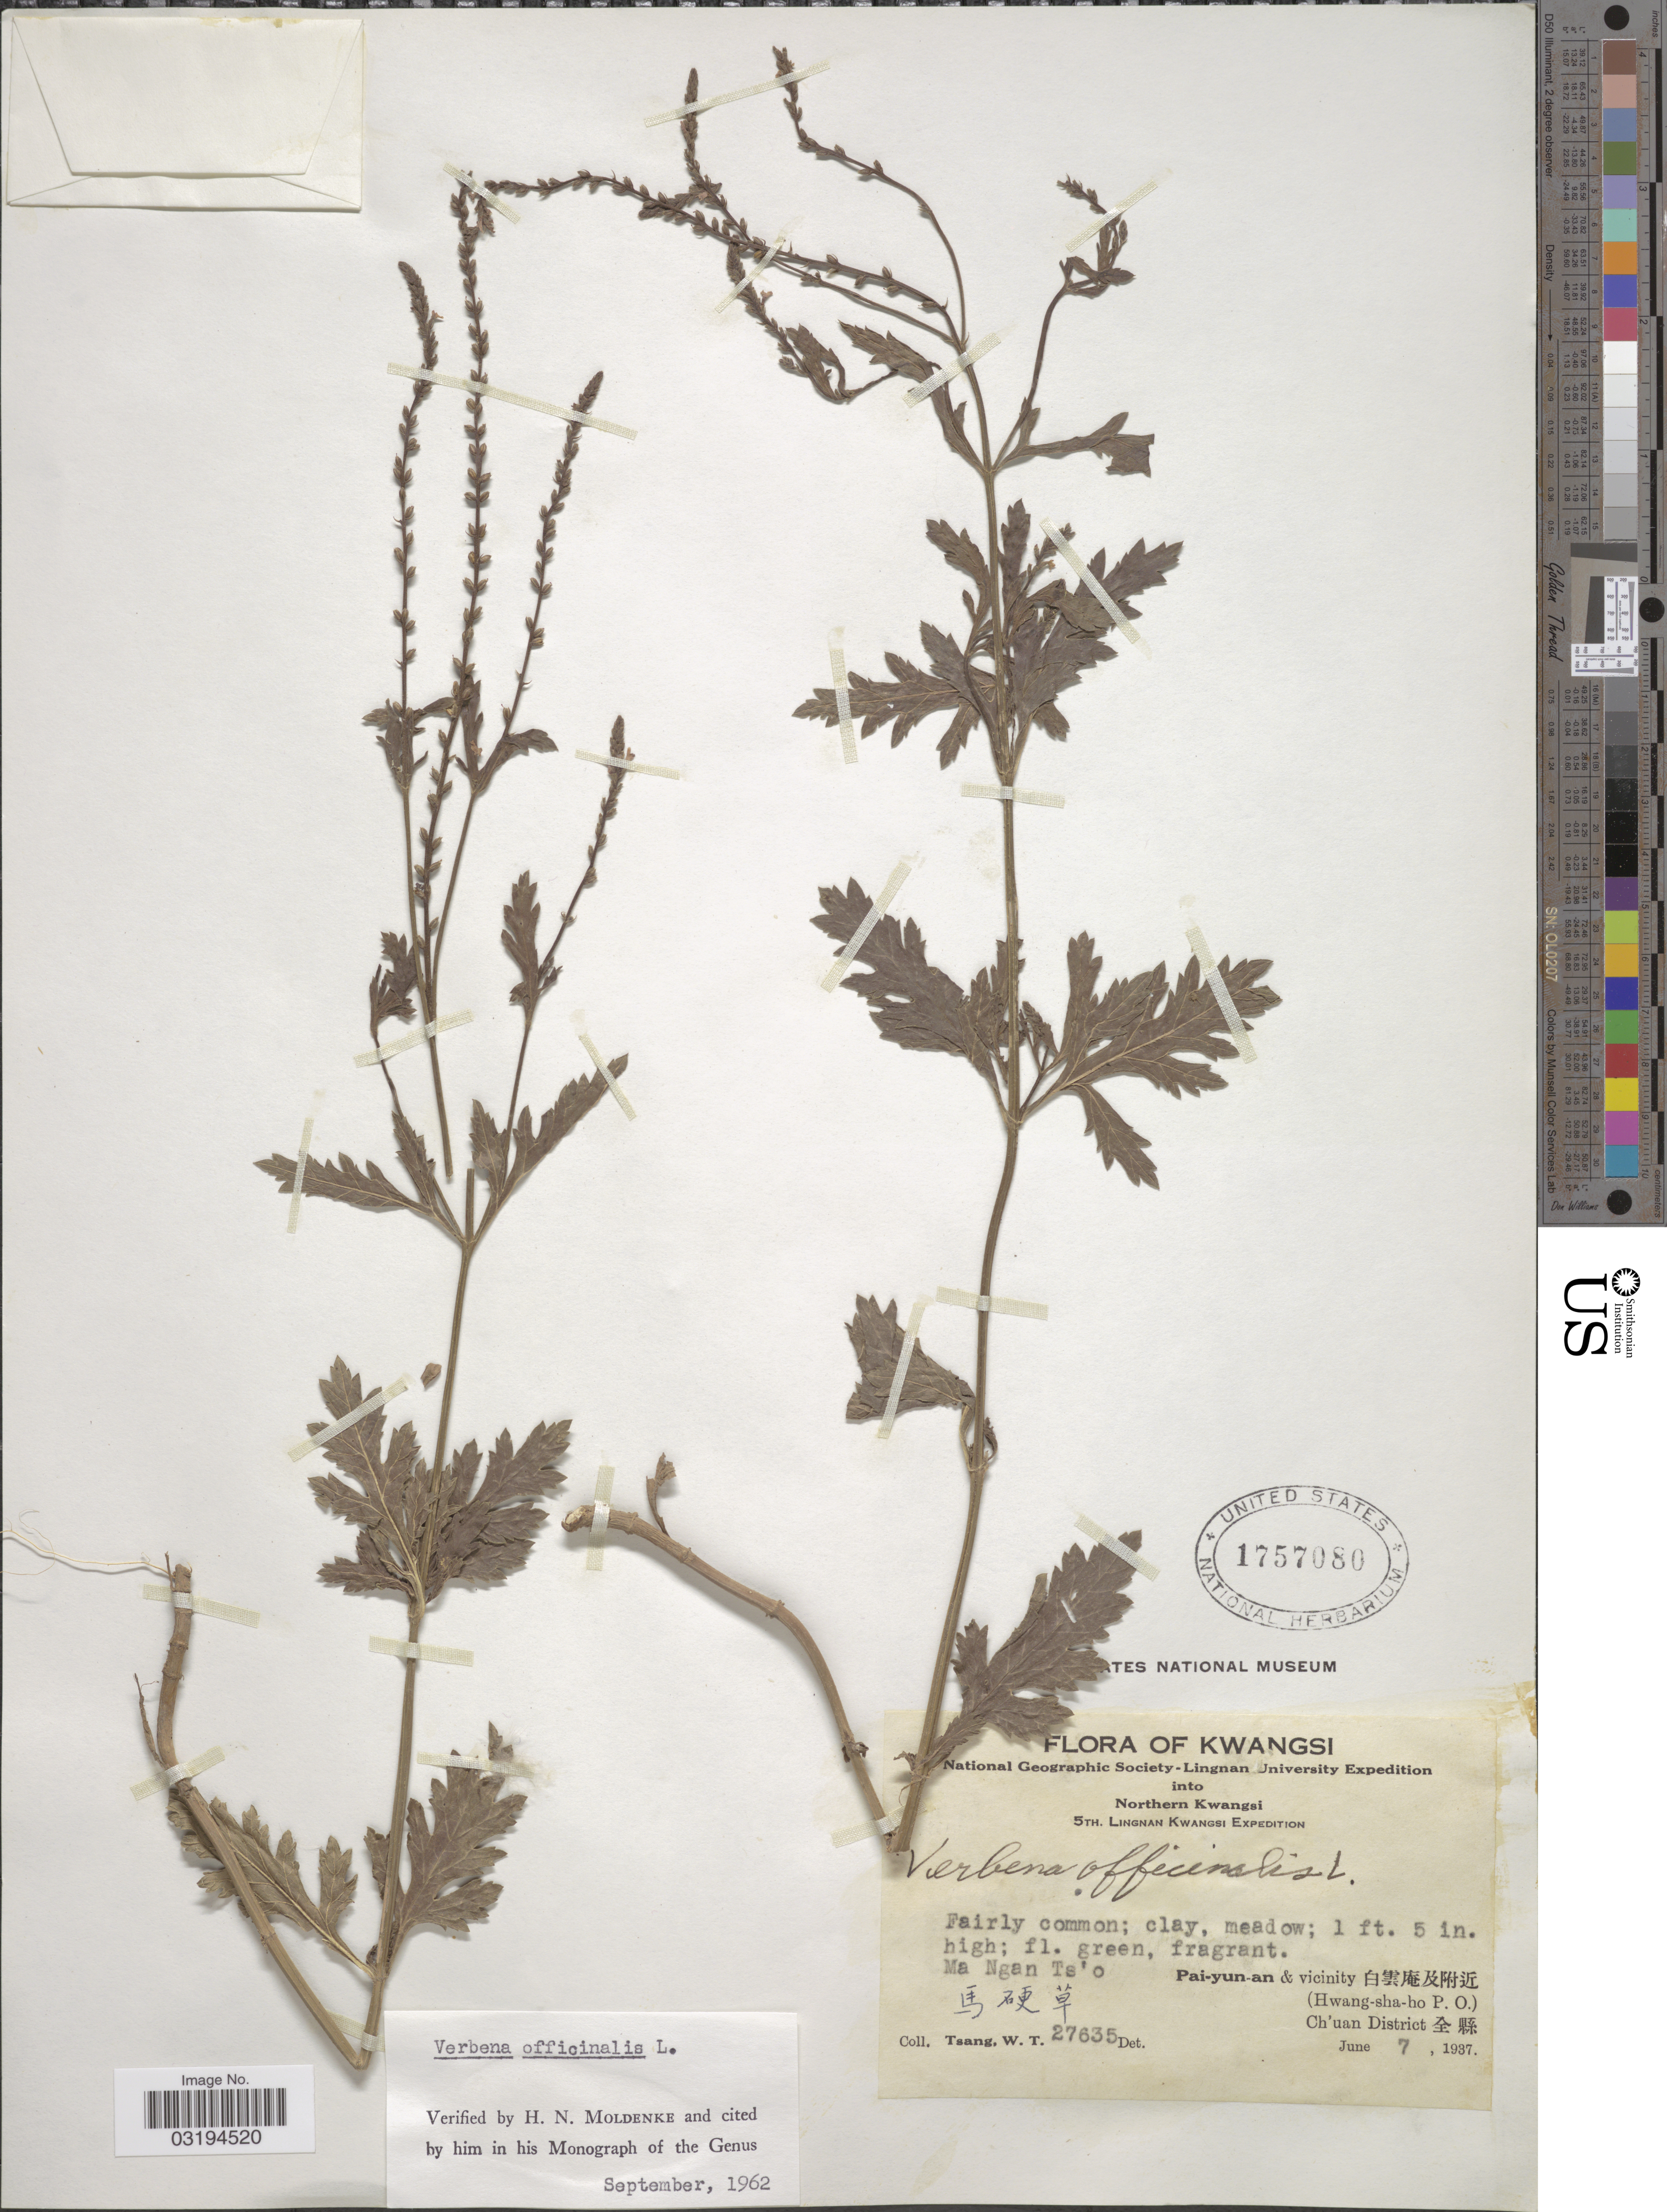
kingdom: Plantae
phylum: Tracheophyta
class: Magnoliopsida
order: Lamiales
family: Verbenaceae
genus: Verbena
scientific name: Verbena officinalis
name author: L.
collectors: W. T. Tsang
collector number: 27635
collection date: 1937-06-07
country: China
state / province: Guangxi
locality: Kwangsi. Northern Kwangsi. Ma Ngan Ts'o. Pai-yun-an & vicinity. (Hwang-sha-ho P. O.) Ch'uan District.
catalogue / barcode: US 1757080